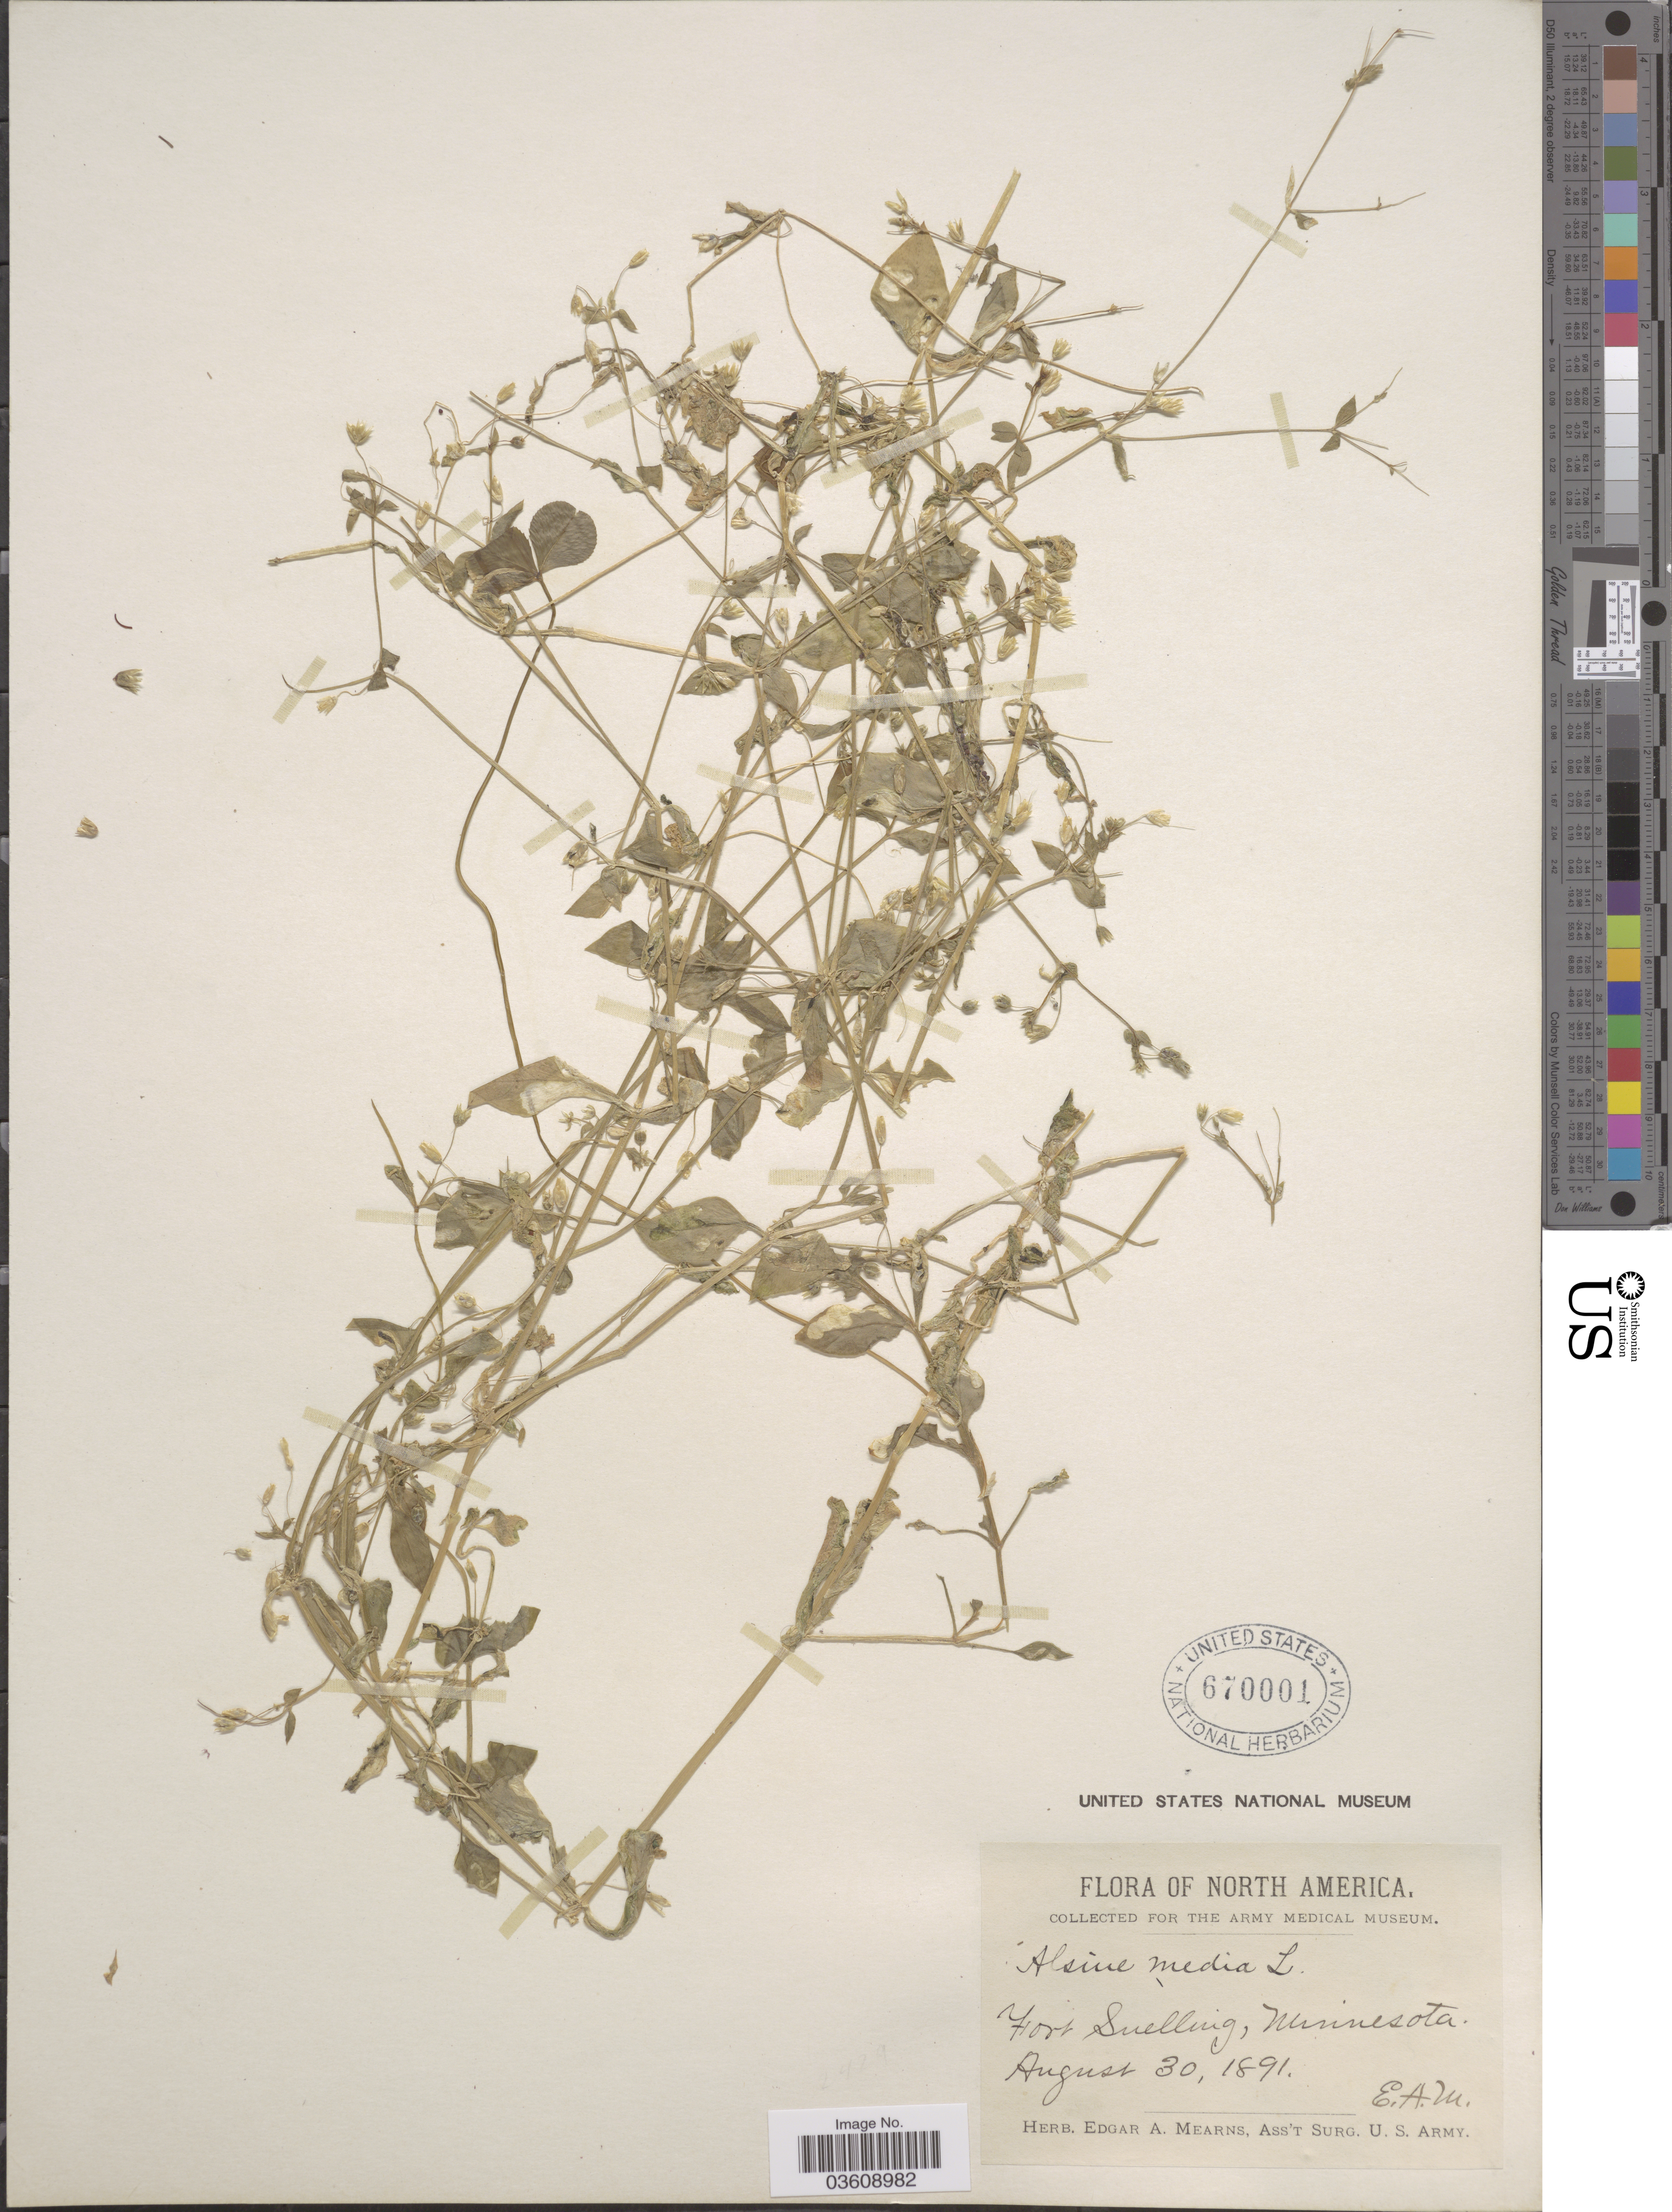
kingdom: Plantae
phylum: Tracheophyta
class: Magnoliopsida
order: Caryophyllales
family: Caryophyllaceae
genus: Stellaria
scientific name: Stellaria media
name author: (L.) Vill.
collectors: E. A. Mearns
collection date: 1891-08-30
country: United States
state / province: Minnesota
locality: Fort Snelling.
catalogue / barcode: US 670001